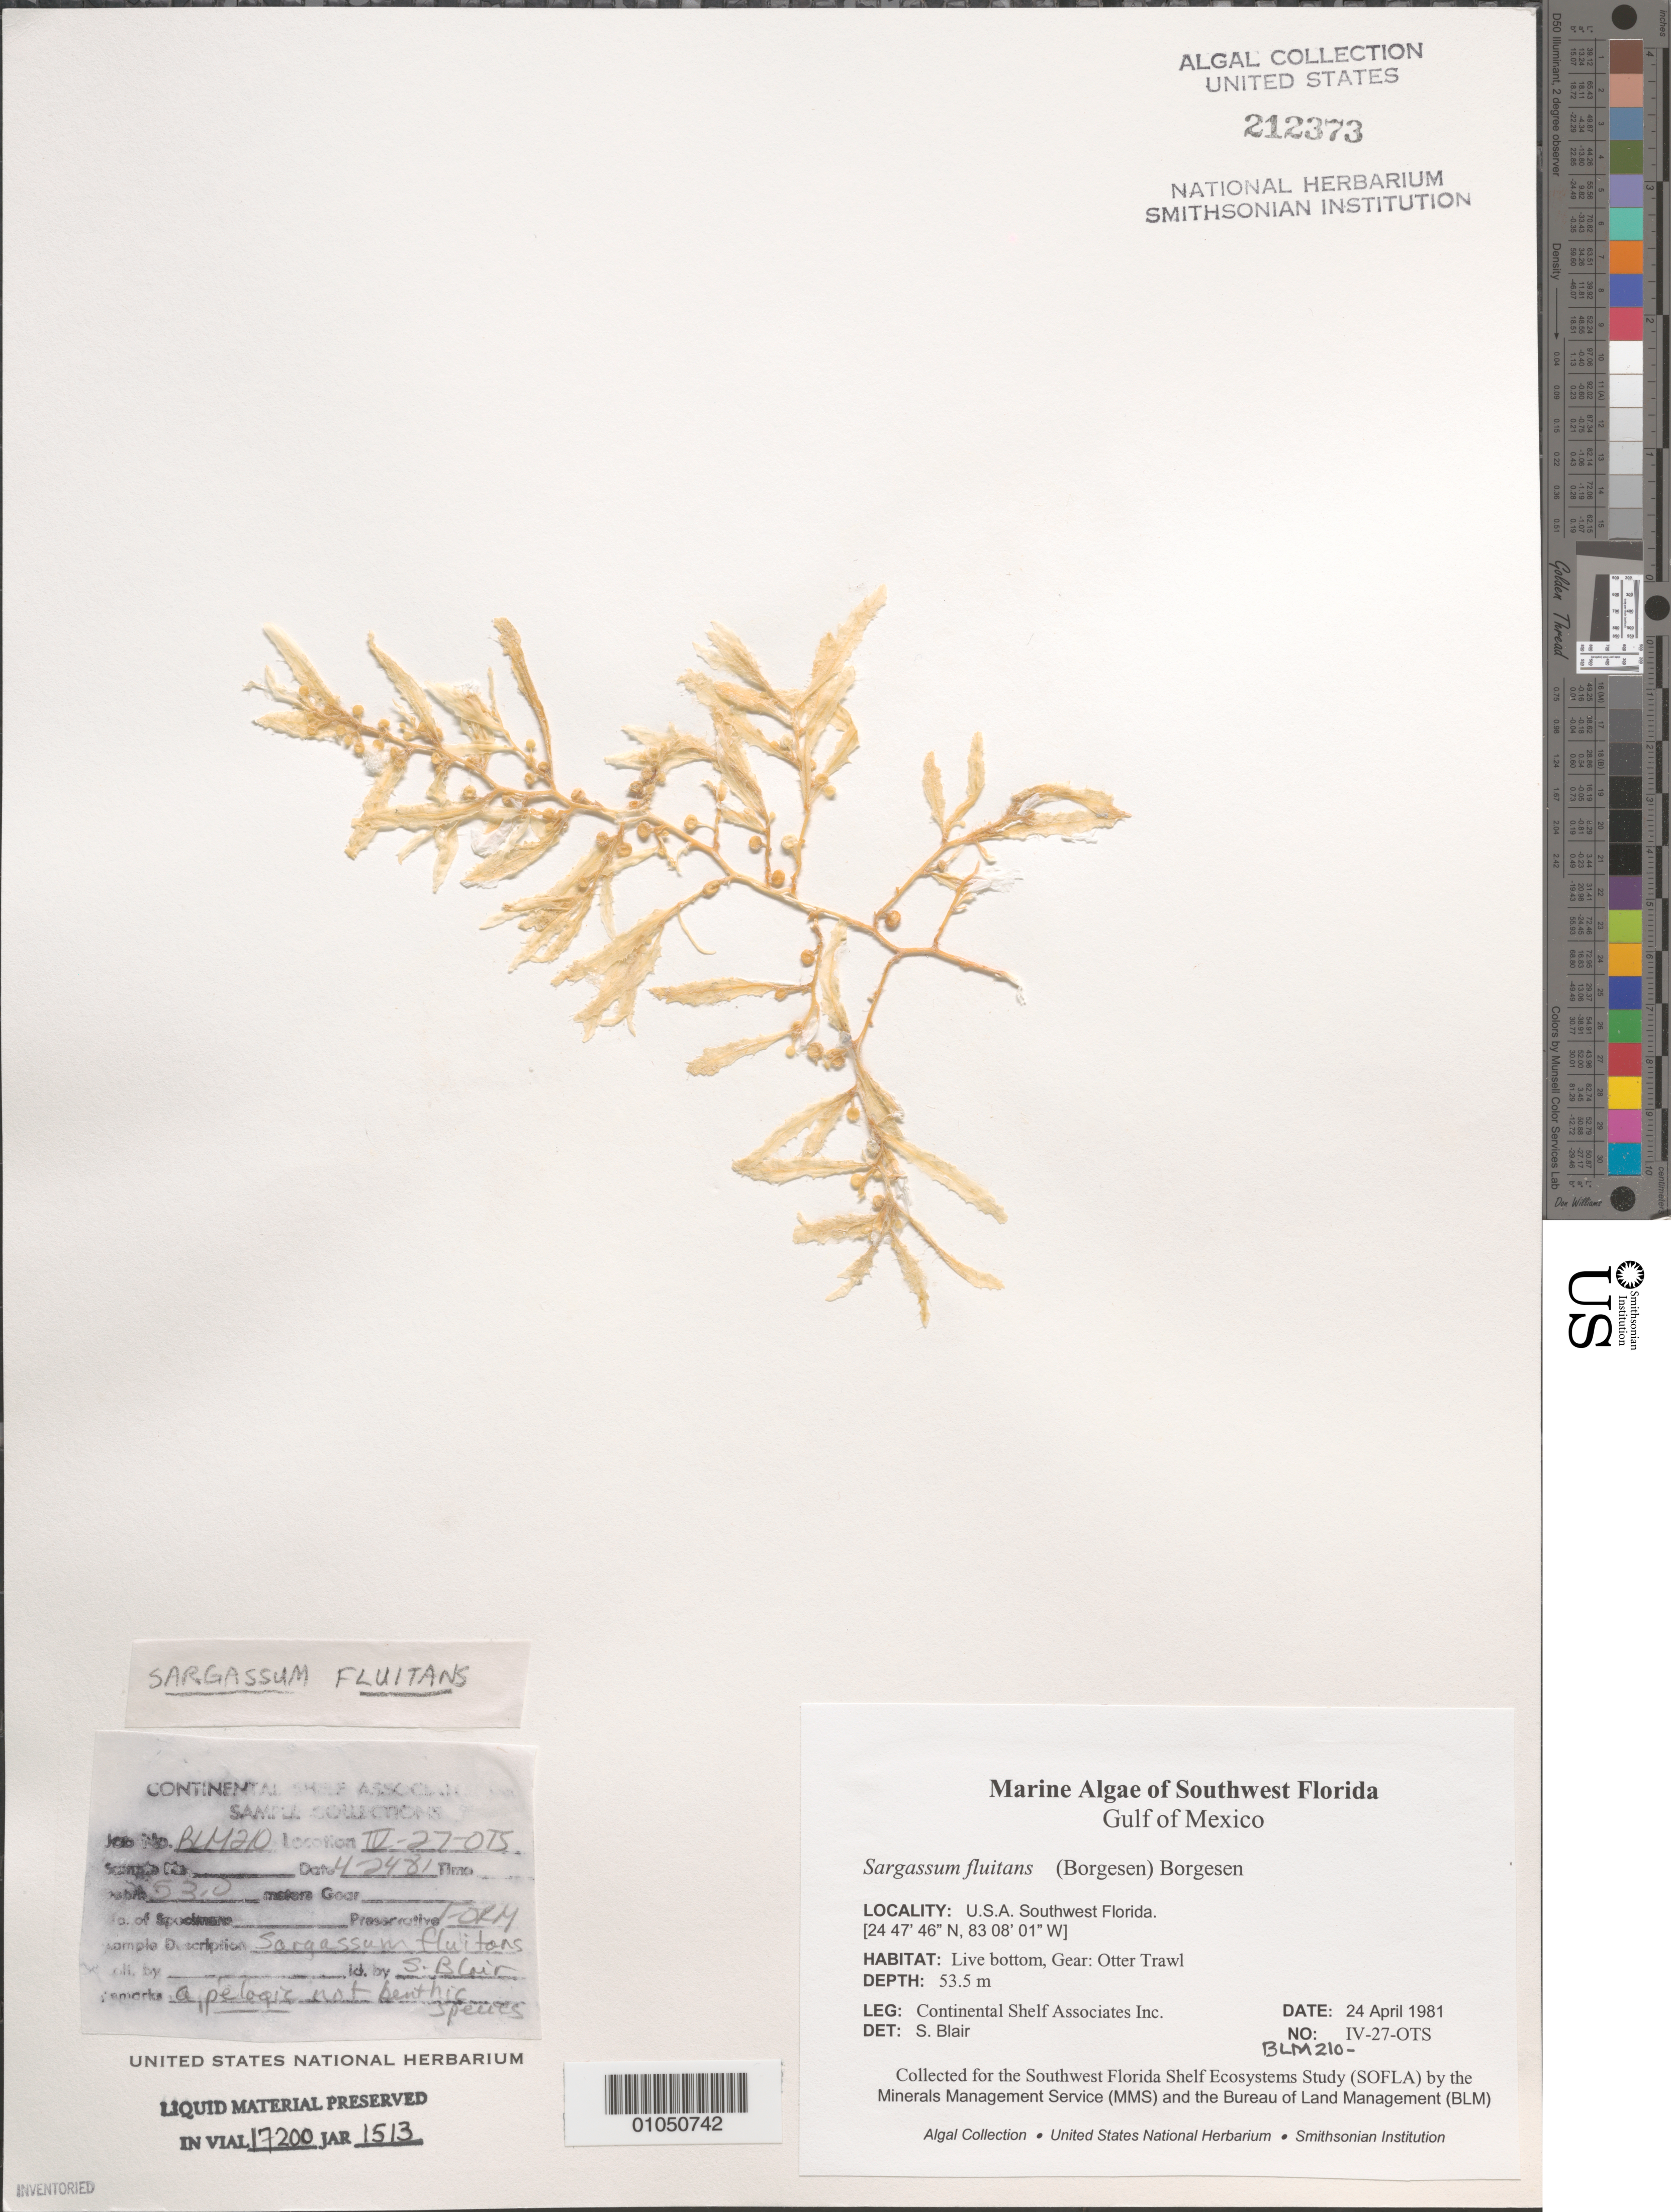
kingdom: Chromista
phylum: Ochrophyta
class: Phaeophyceae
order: Fucales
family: Sargassaceae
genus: Sargassum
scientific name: Sargassum fluitans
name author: (Børgesen) Børgesen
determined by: Blair, S. M.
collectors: Continental Shelf Associates for the MMS/BLM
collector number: BLM-210-IV-27-OTS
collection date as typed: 24 Apr 1981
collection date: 1981-04-24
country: United States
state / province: Florida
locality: Gulf of Mexico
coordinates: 24 47'46"N, 83 08'01"W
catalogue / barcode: US 212373